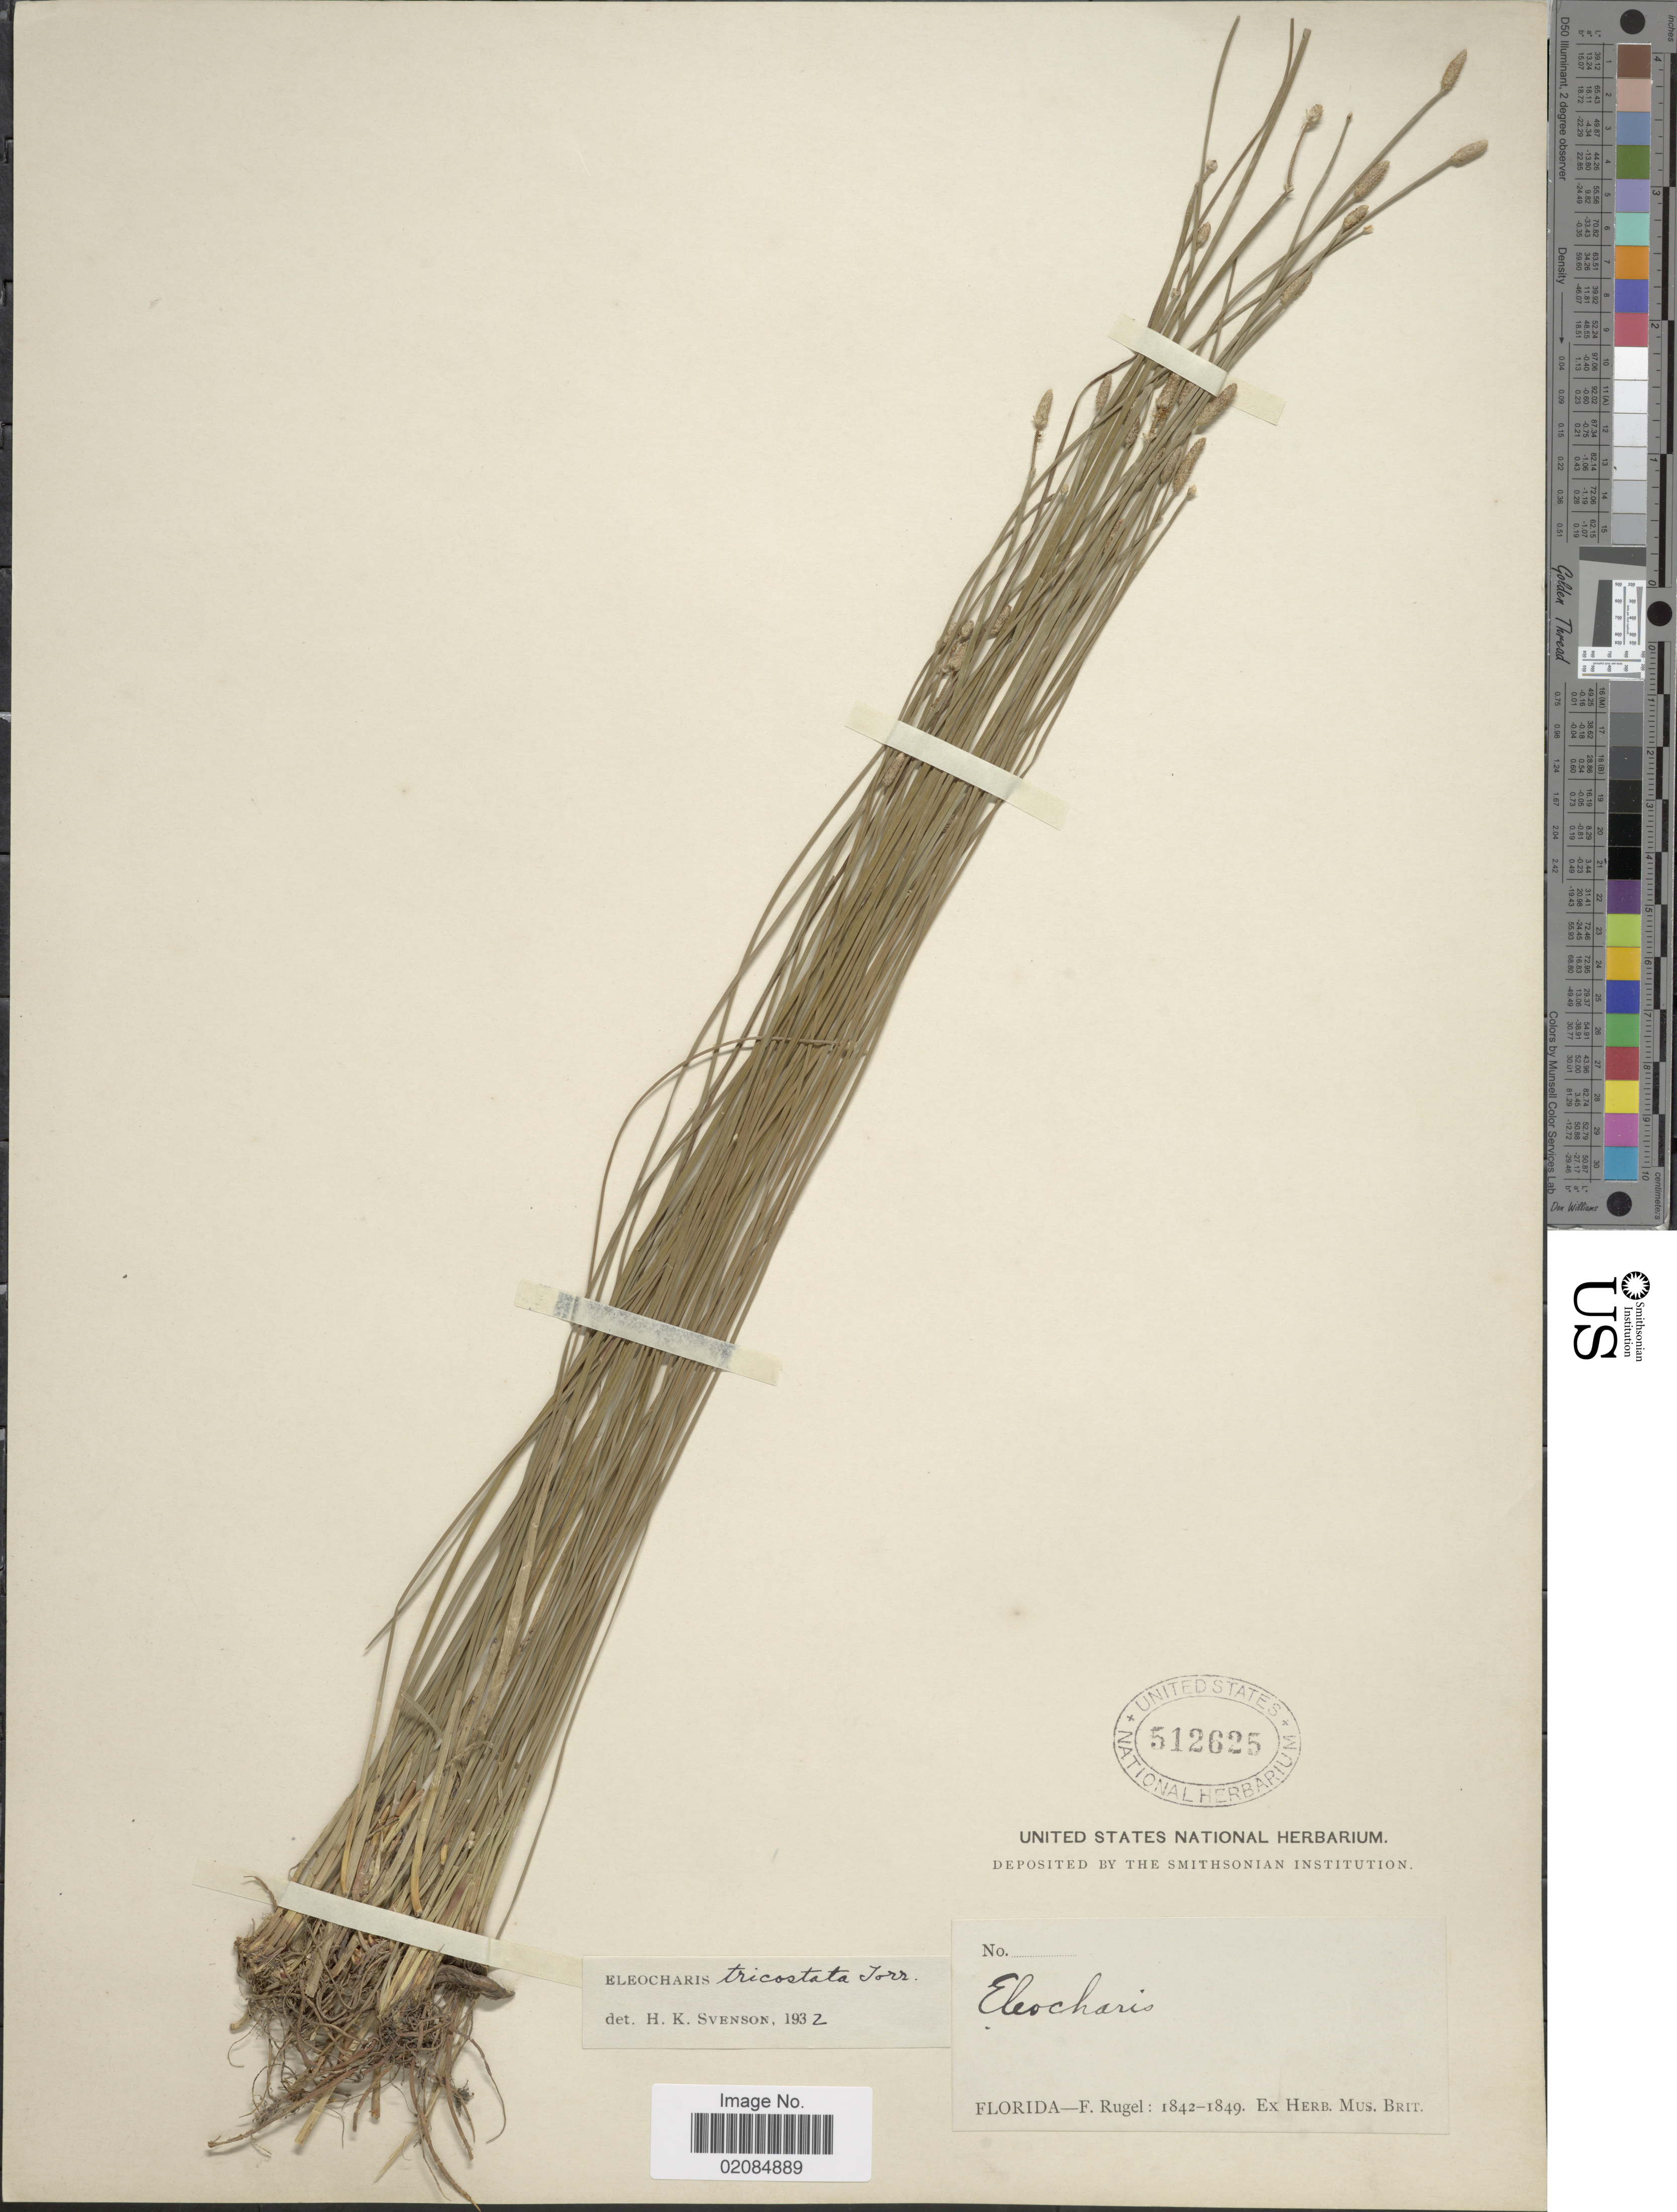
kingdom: Plantae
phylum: Tracheophyta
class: Liliopsida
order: Poales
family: Cyperaceae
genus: Eleocharis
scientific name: Eleocharis tricostata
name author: Torr.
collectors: F. Rugel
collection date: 1842/1849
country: United States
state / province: Florida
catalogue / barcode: US 512625